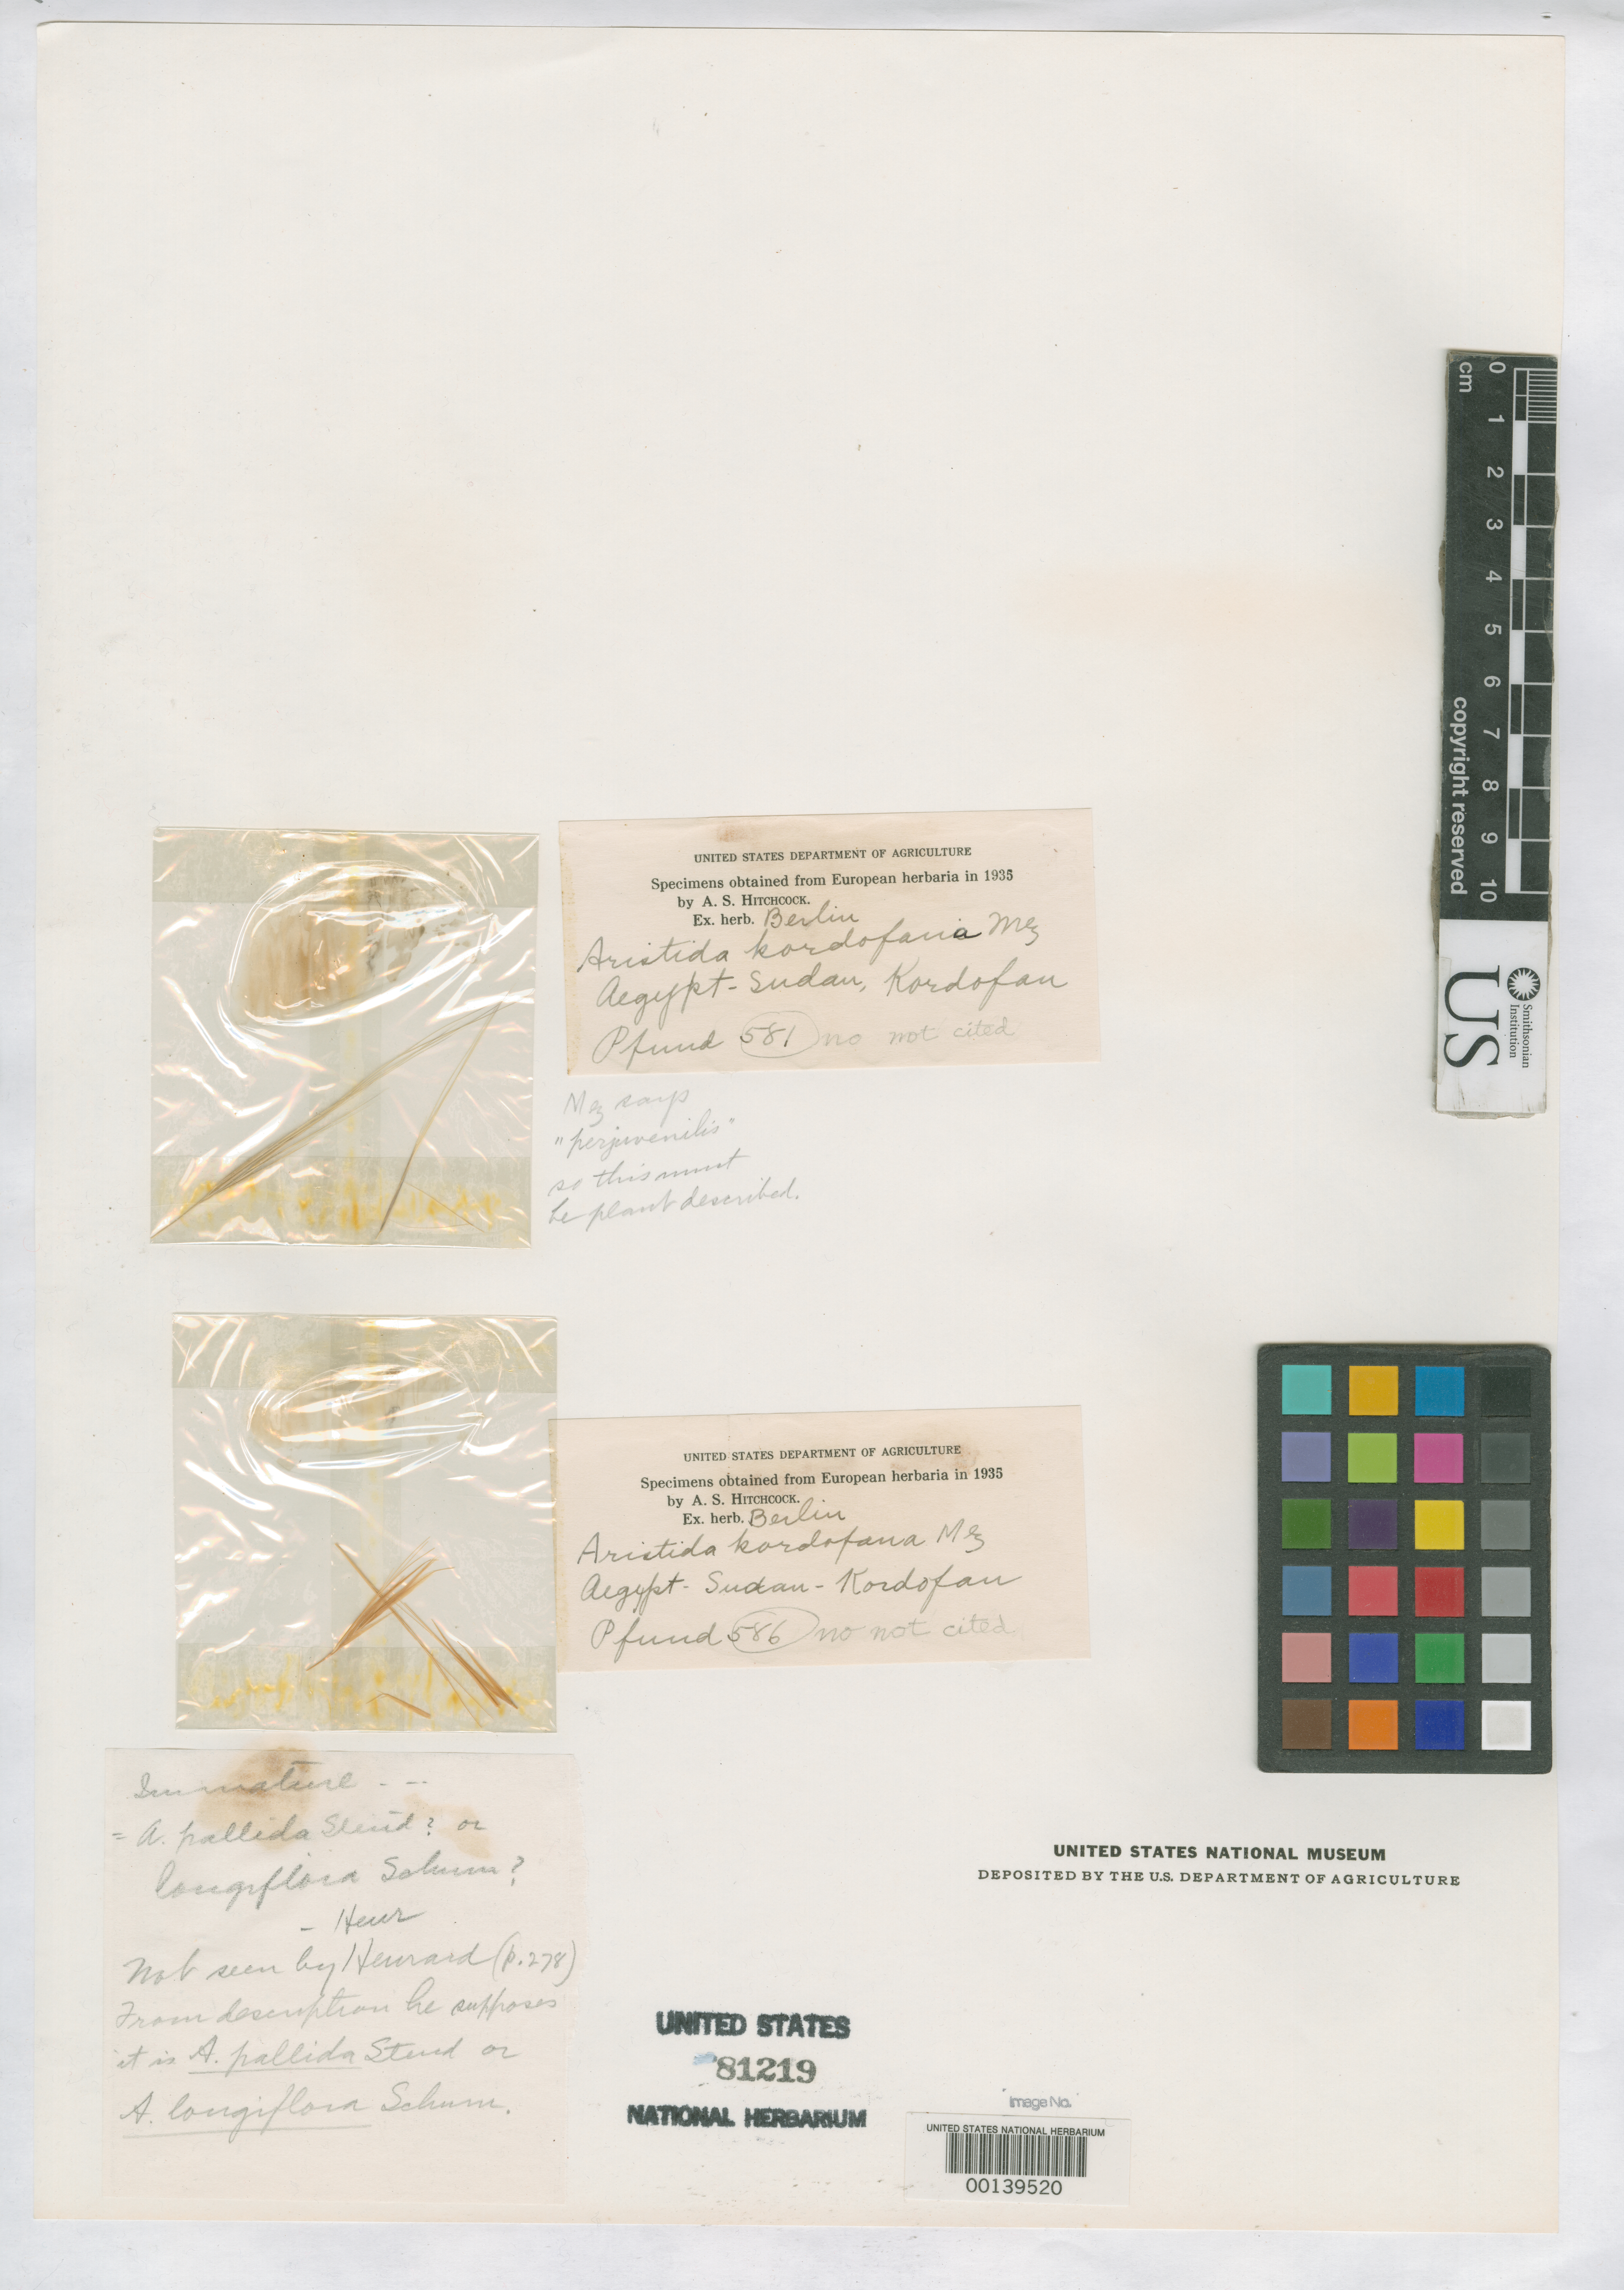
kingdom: Plantae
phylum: Tracheophyta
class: Liliopsida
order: Poales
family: Poaceae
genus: Aristida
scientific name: Aristida kordofana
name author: Mez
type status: Type Fragment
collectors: -. Pfund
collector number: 586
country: Sudan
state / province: Ġharb Kurdufān / Janūb Kurdufān / Shamāl Kurdufān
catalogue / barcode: US 81219-2